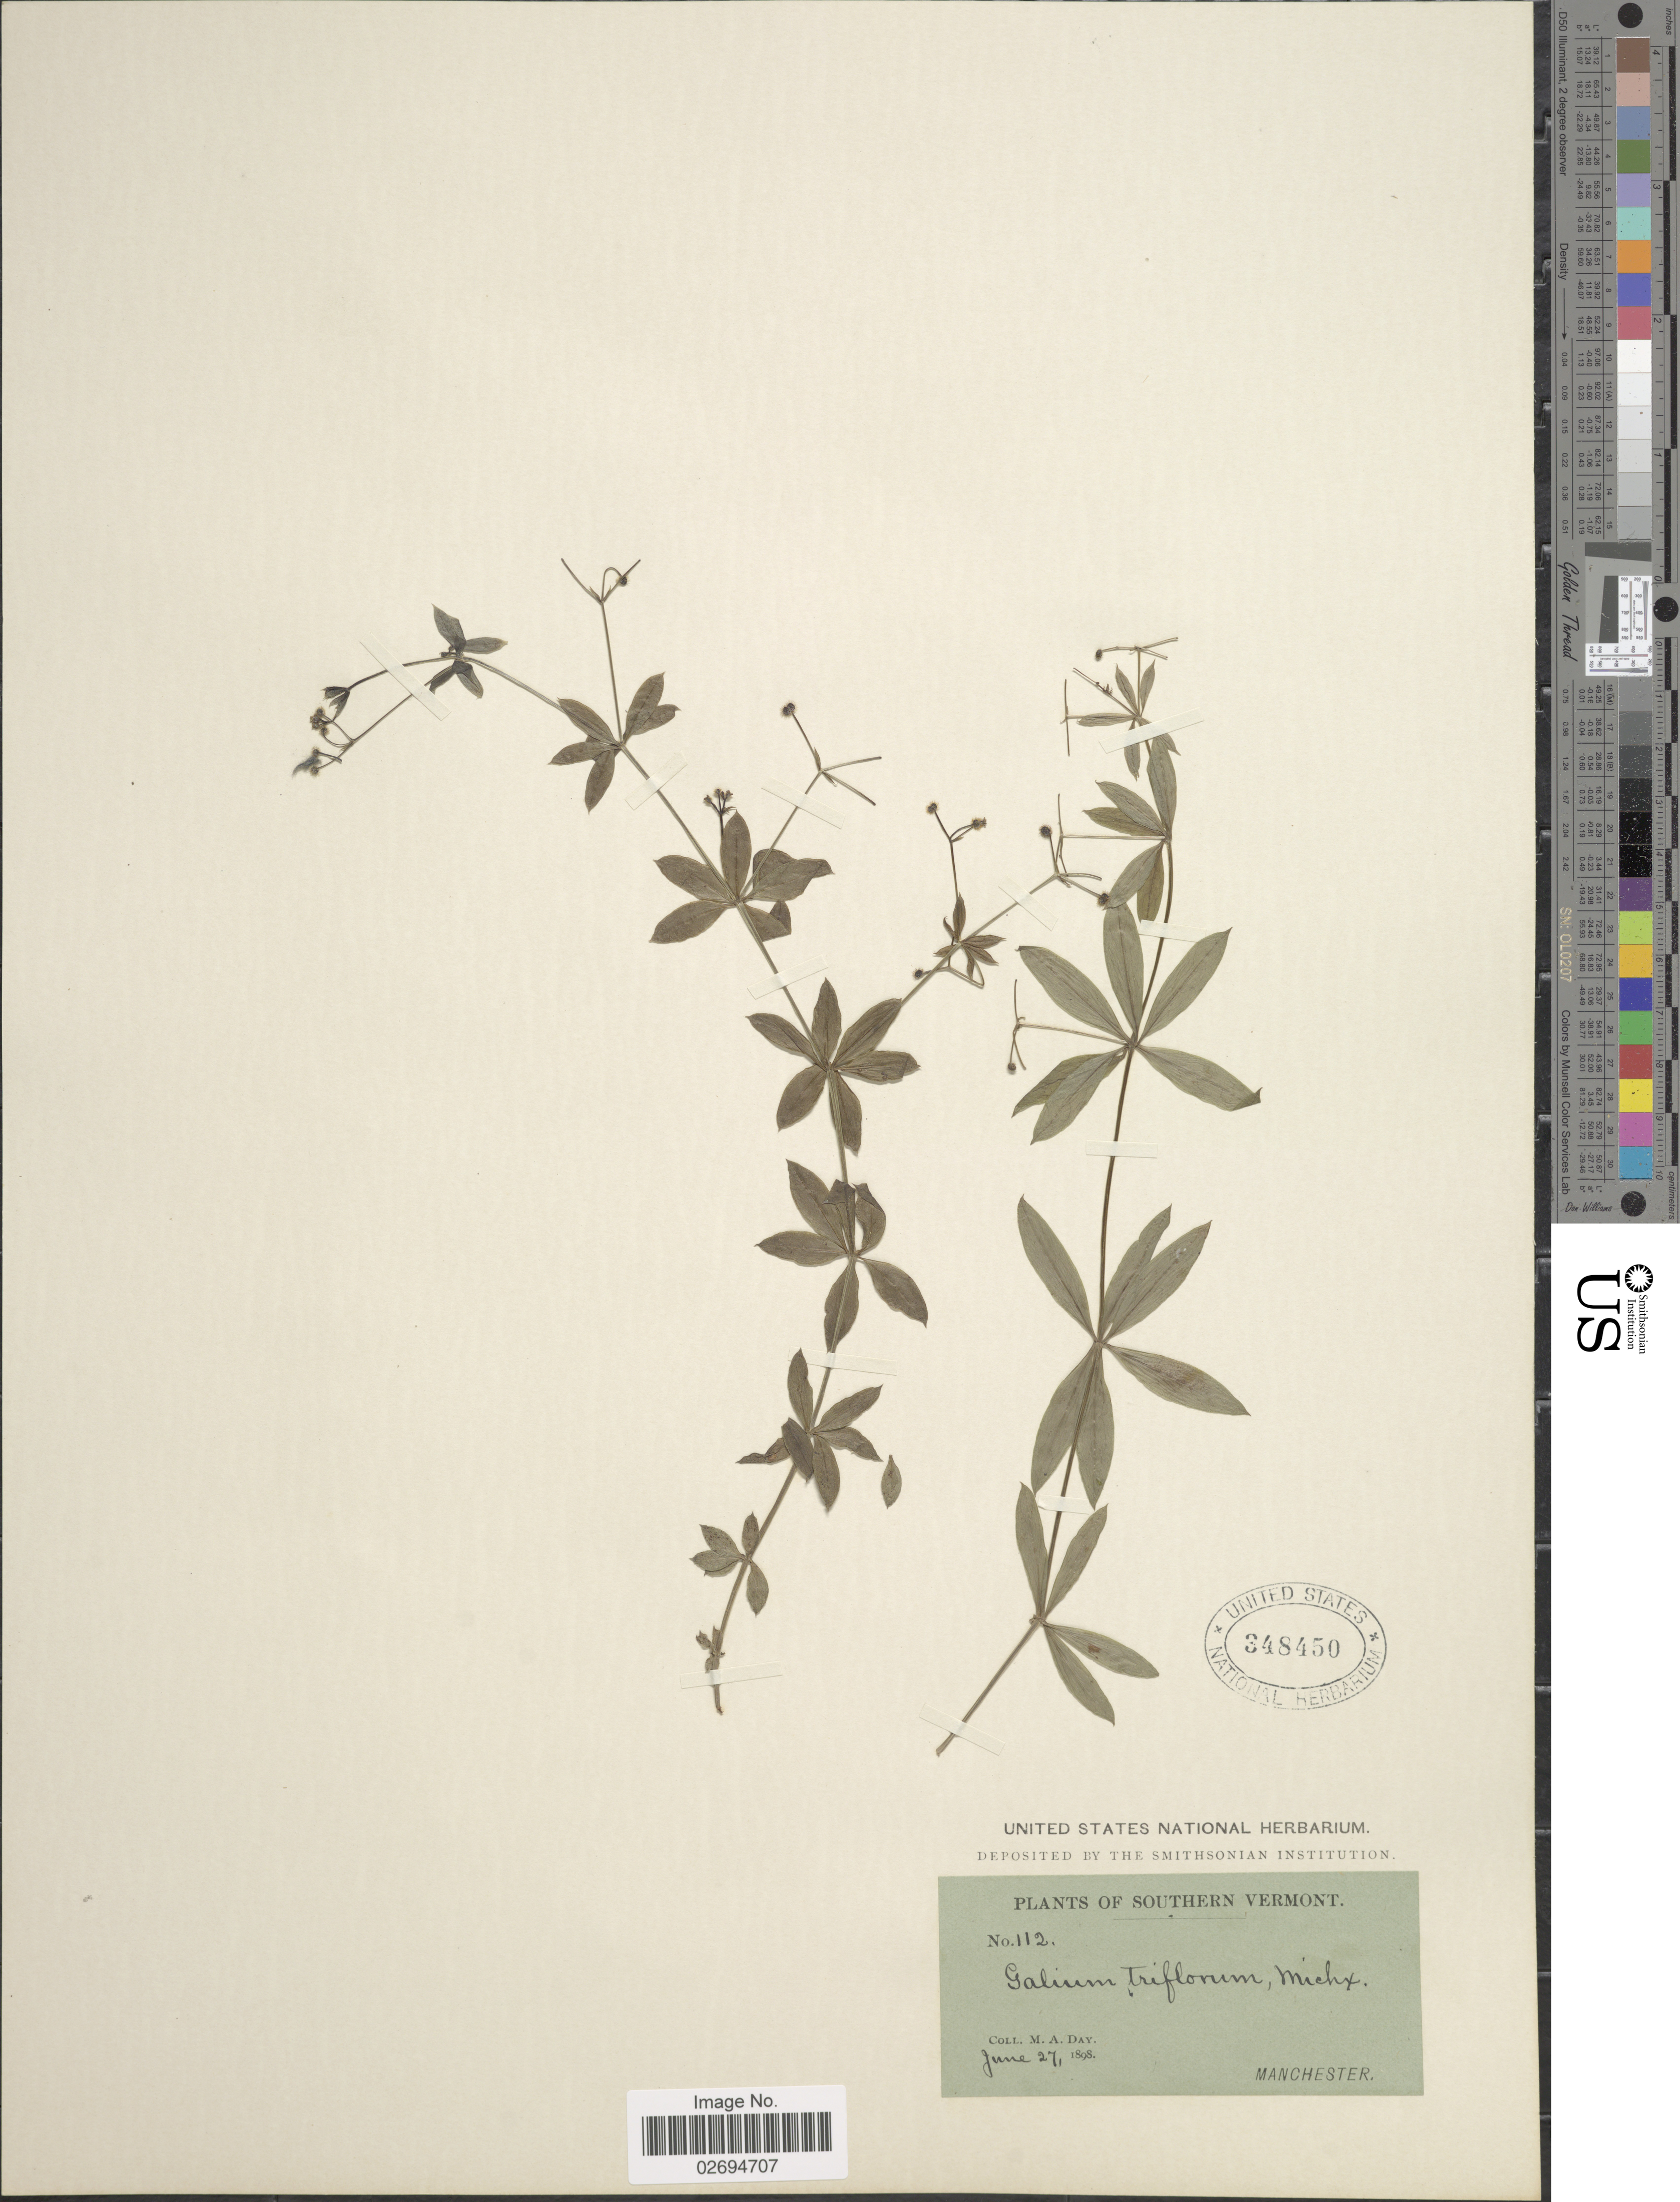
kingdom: Plantae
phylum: Tracheophyta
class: Magnoliopsida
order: Gentianales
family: Rubiaceae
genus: Galium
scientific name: Galium triflorum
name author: Michx.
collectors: M. Day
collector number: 112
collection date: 1898-06-27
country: United States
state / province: Vermont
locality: Southern Vermont, Manchester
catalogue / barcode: US 348450